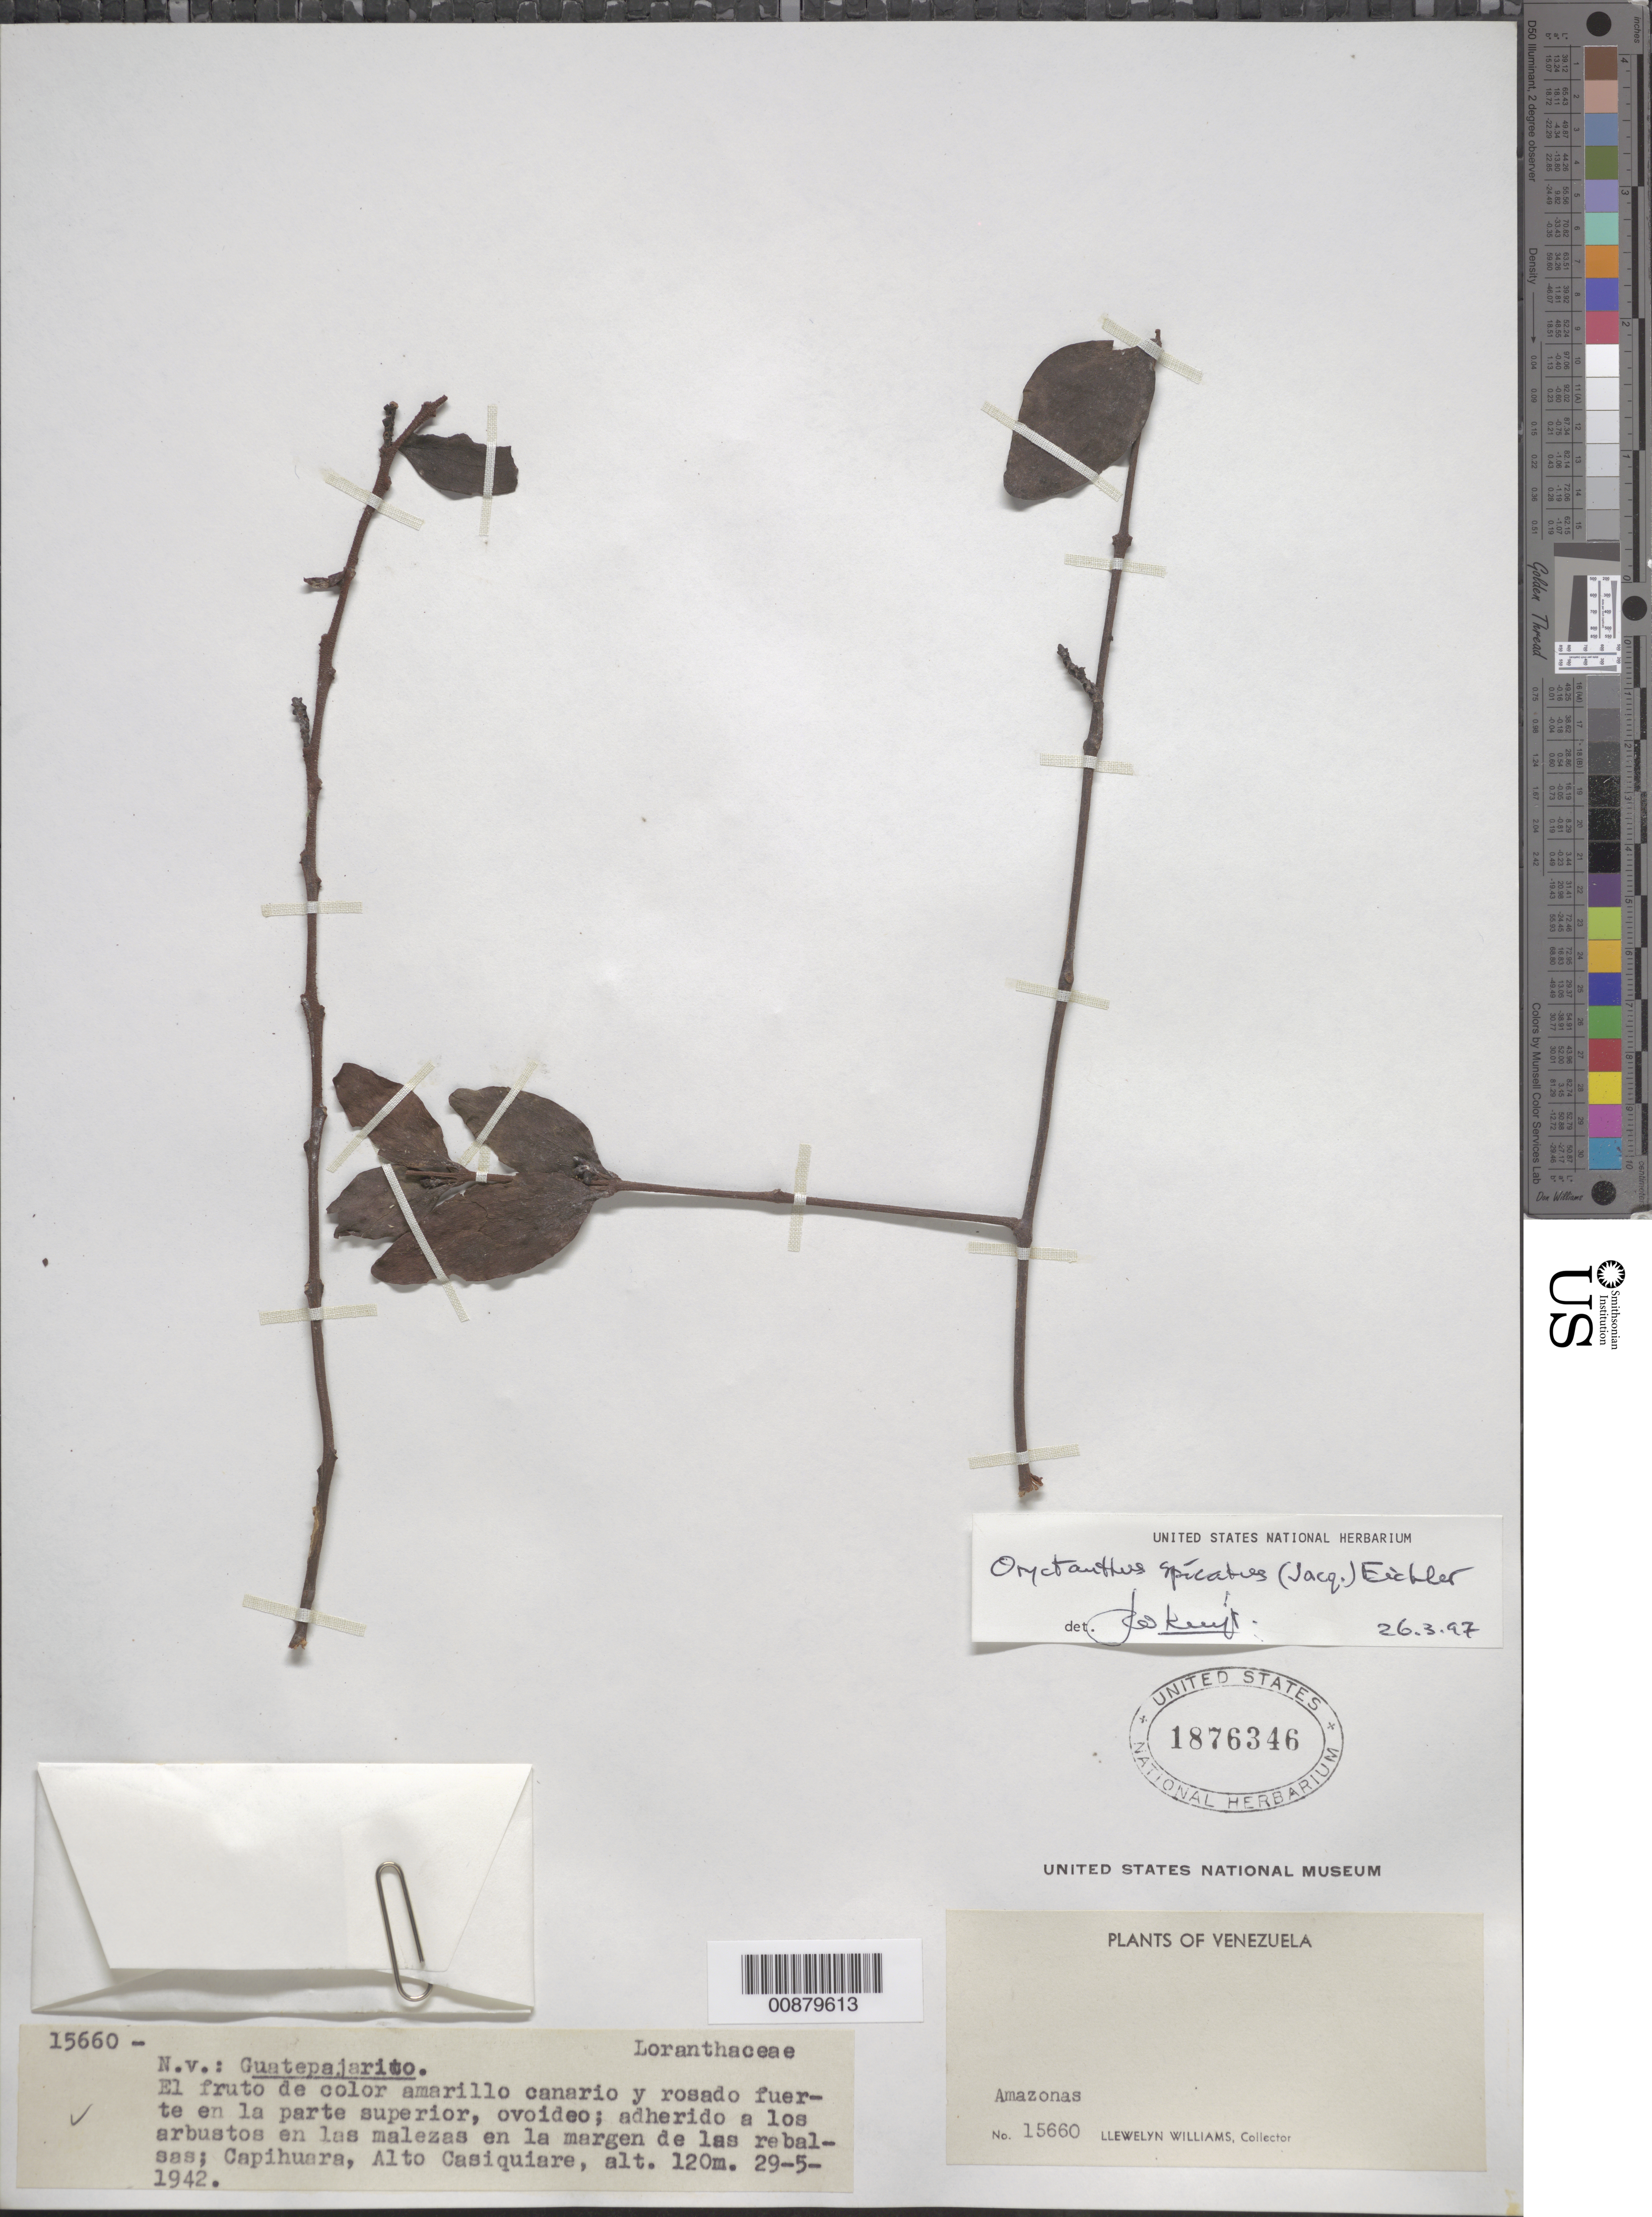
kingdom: Plantae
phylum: Tracheophyta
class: Magnoliopsida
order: Santalales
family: Loranthaceae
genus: Oryctanthus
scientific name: Oryctanthus spicatus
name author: (Jacq.) Eichler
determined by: Kuijt, Job, (CANADA)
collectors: Ll. Williams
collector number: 15660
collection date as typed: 29-May-42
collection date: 1942-05-29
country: Venezuela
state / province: Amazonas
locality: Capihuara, Alto Casiquiare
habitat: Adherido a los arbustos en las malezas en la margen de las rebalsas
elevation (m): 120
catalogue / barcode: US 1876346